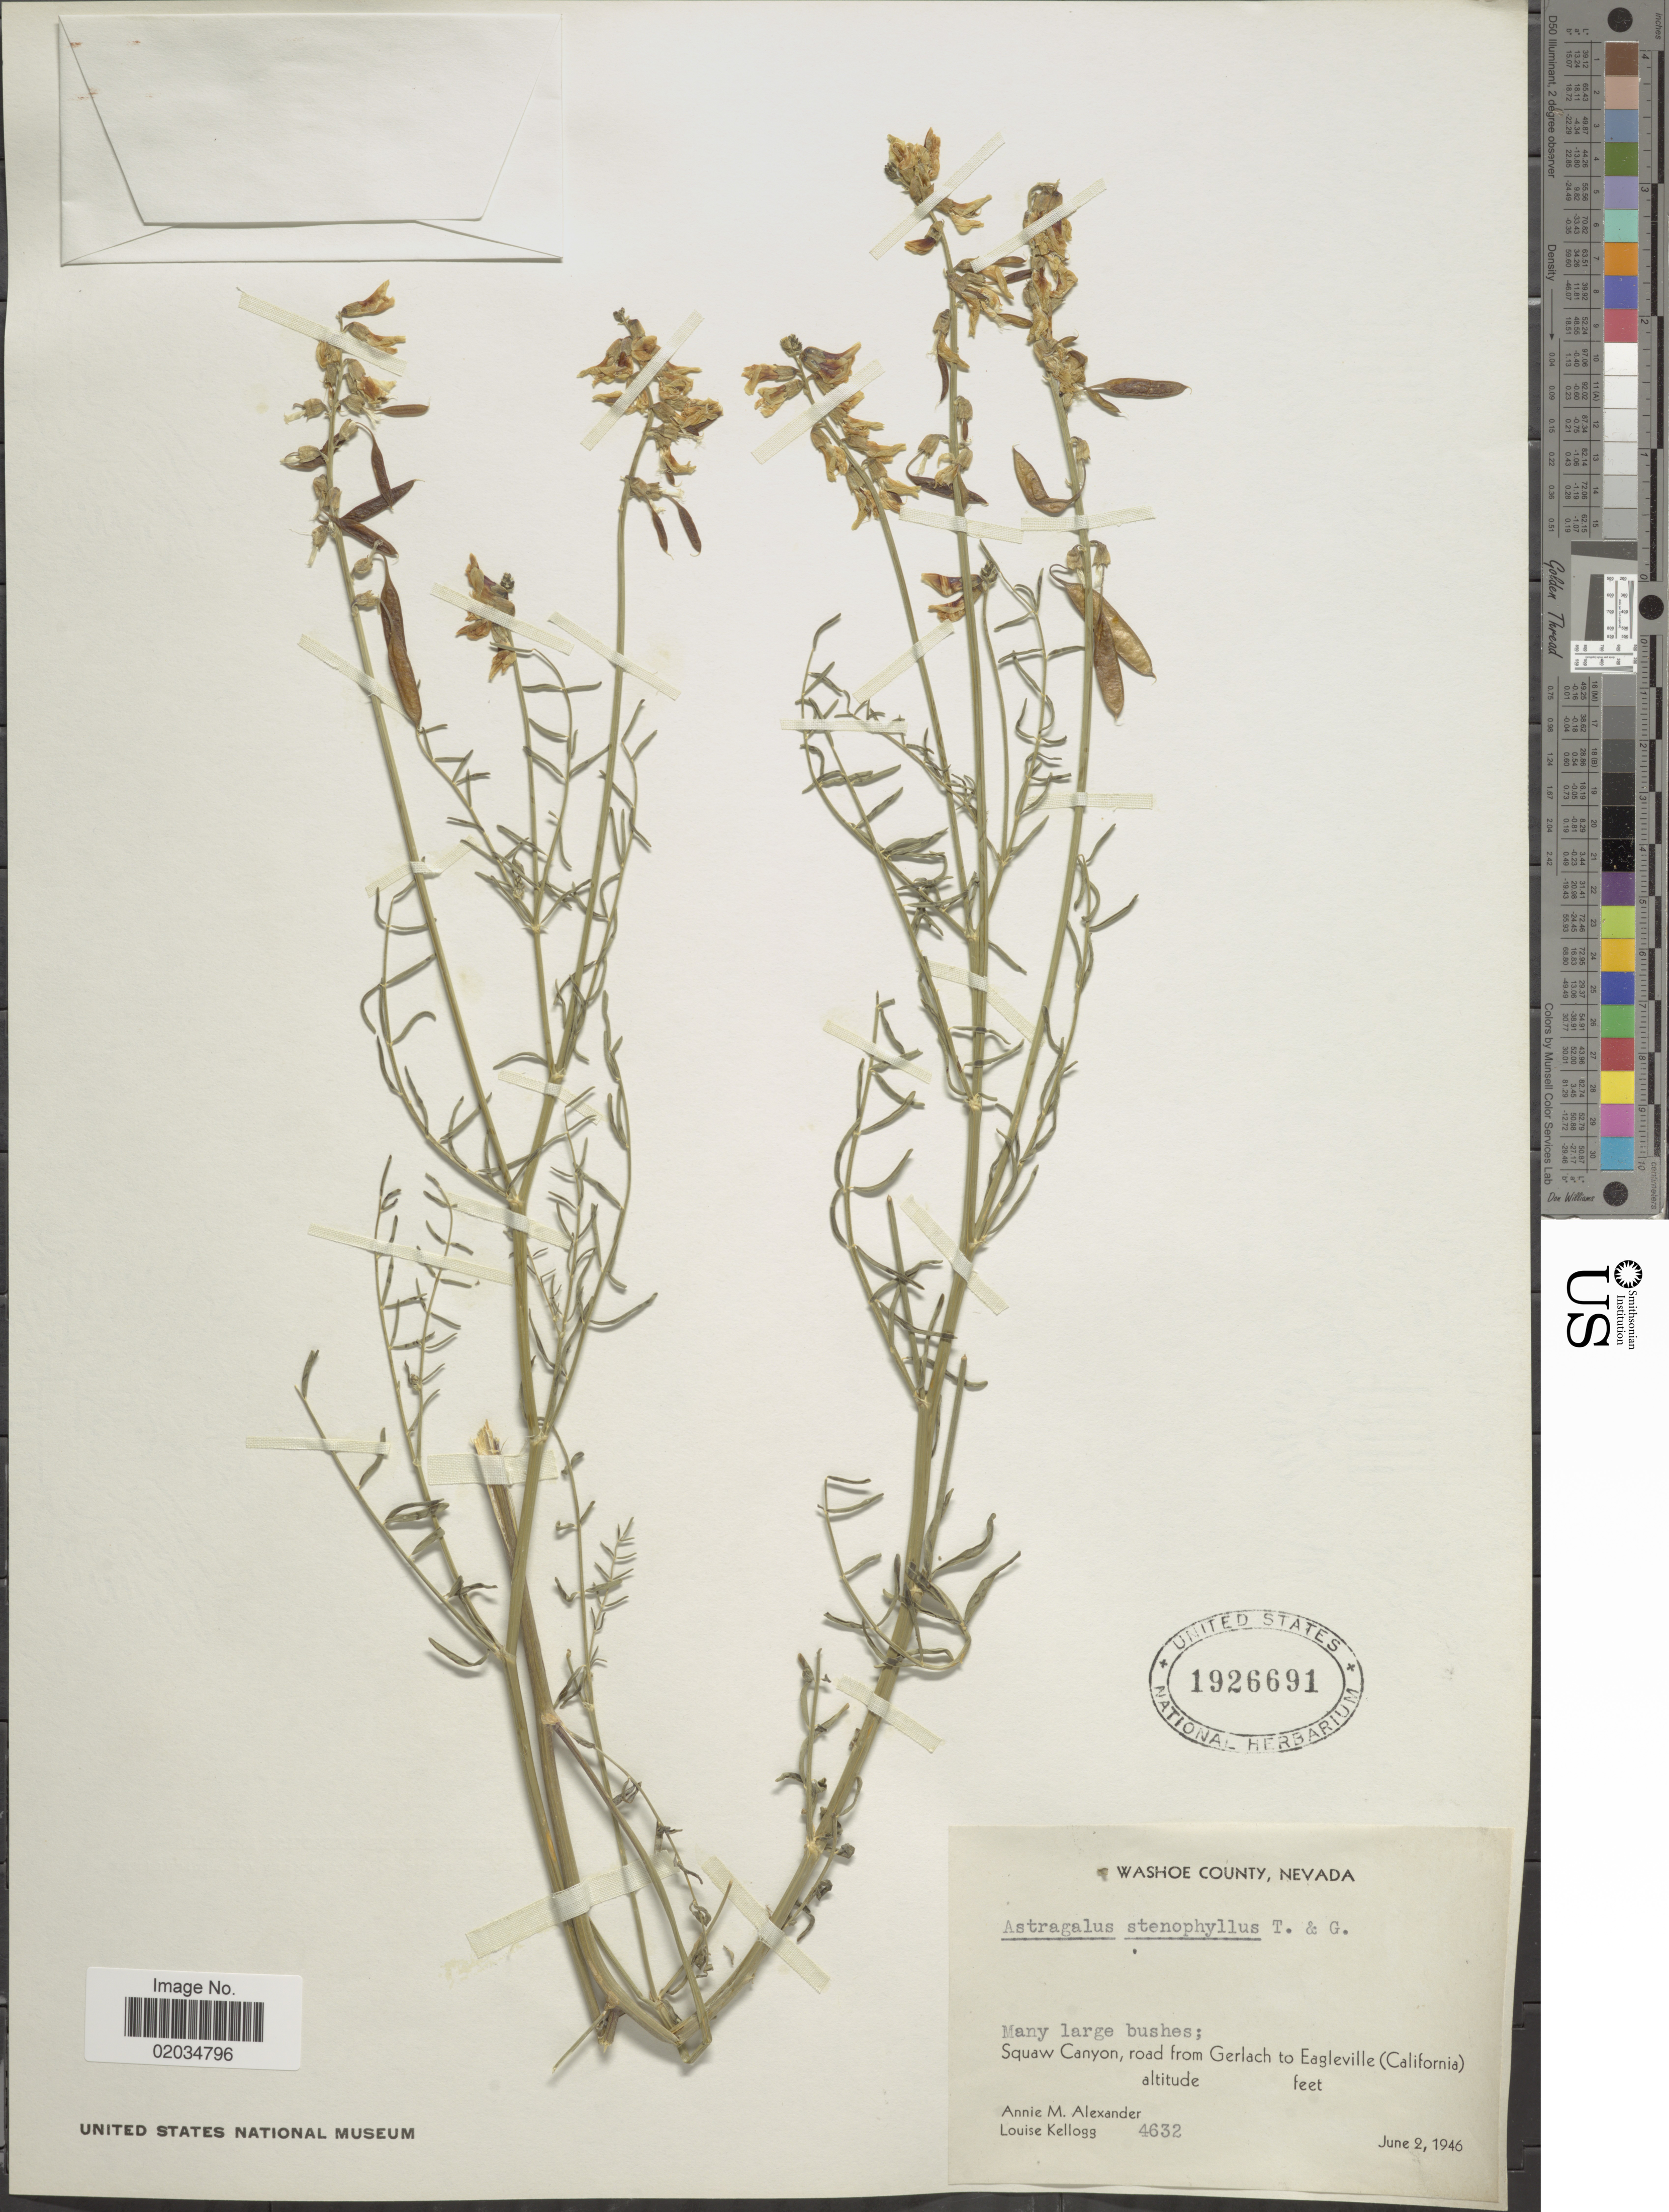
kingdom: Plantae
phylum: Tracheophyta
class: Magnoliopsida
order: Fabales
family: Fabaceae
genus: Astragalus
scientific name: Astragalus stenophyllus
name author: Torr. & A. Gray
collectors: A. M. Alexander & L. Kellogg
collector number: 4632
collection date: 1946-06-02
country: United States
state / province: Nevada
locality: Nevada. Washoe County. Squaw Canyon, road from Gerlach to Eagleville (California)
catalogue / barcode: US 1926691